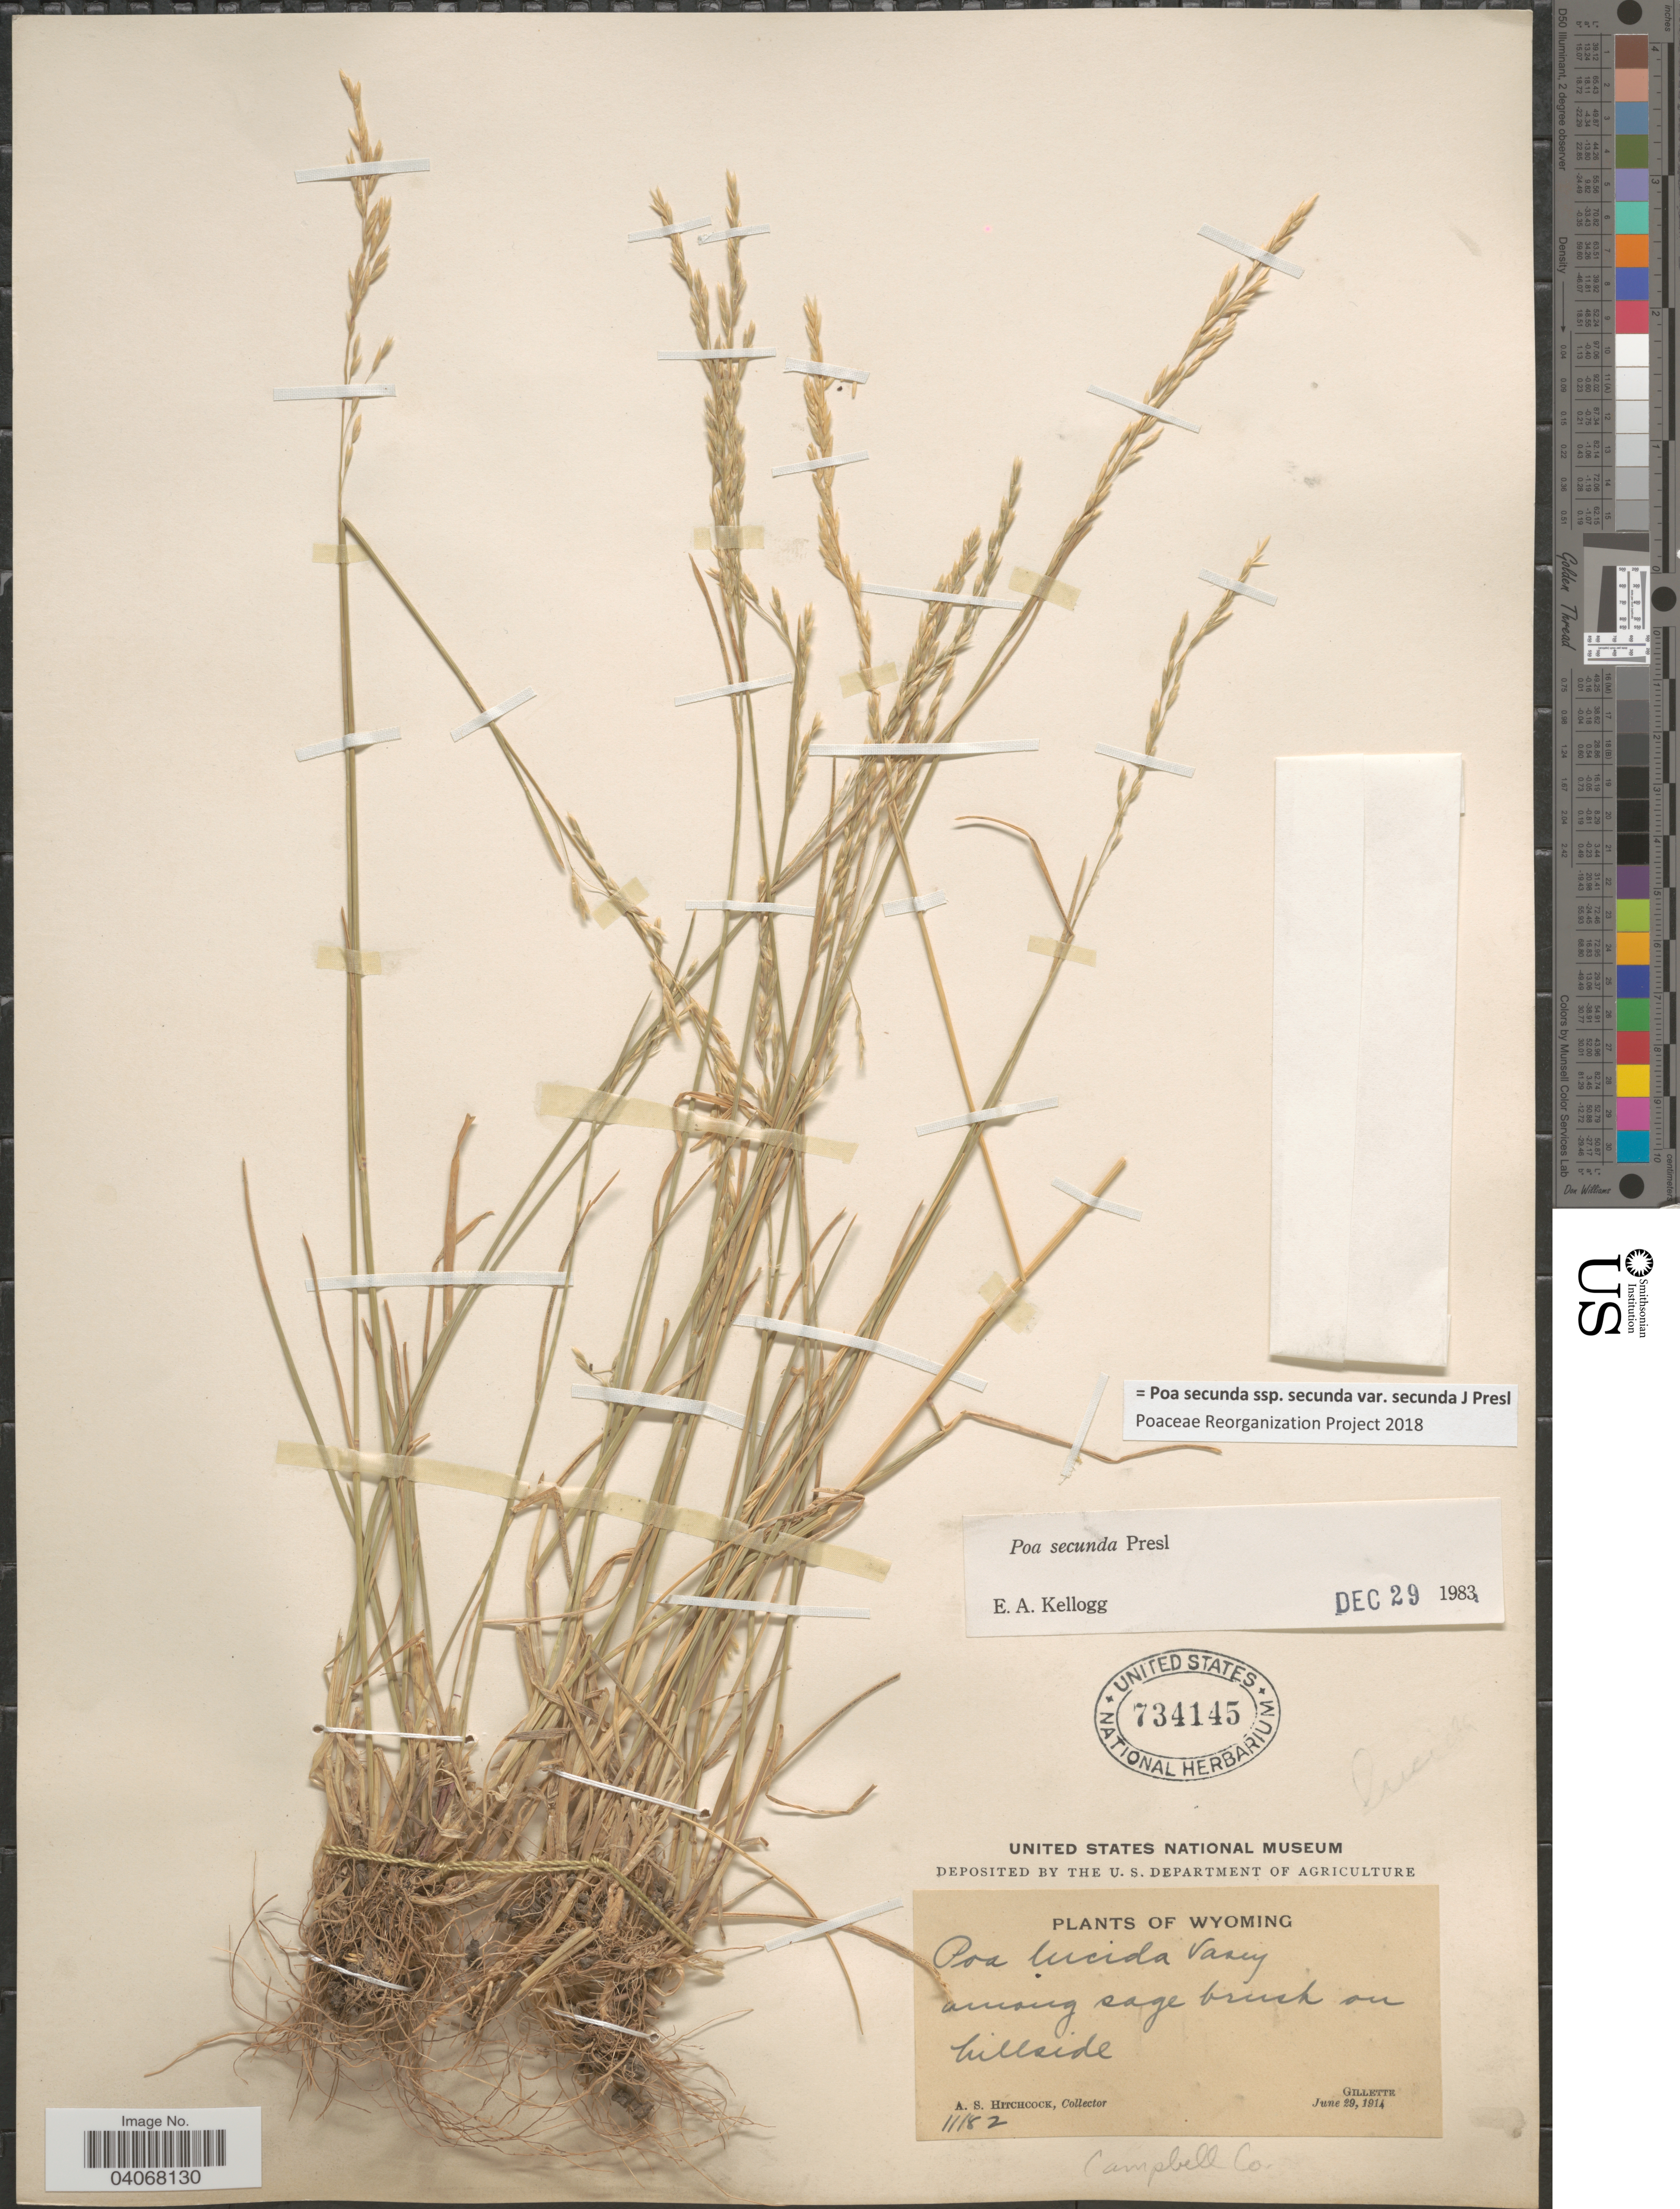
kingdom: Plantae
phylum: Tracheophyta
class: Liliopsida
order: Poales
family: Poaceae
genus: Poa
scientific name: Poa secunda subsp. secunda var. secunda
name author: J. Presl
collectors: A. S. Hitchcock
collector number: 11182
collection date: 1914-06-29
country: United States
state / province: Wyoming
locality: Gillette. Campbell Co.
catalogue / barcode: US 734145